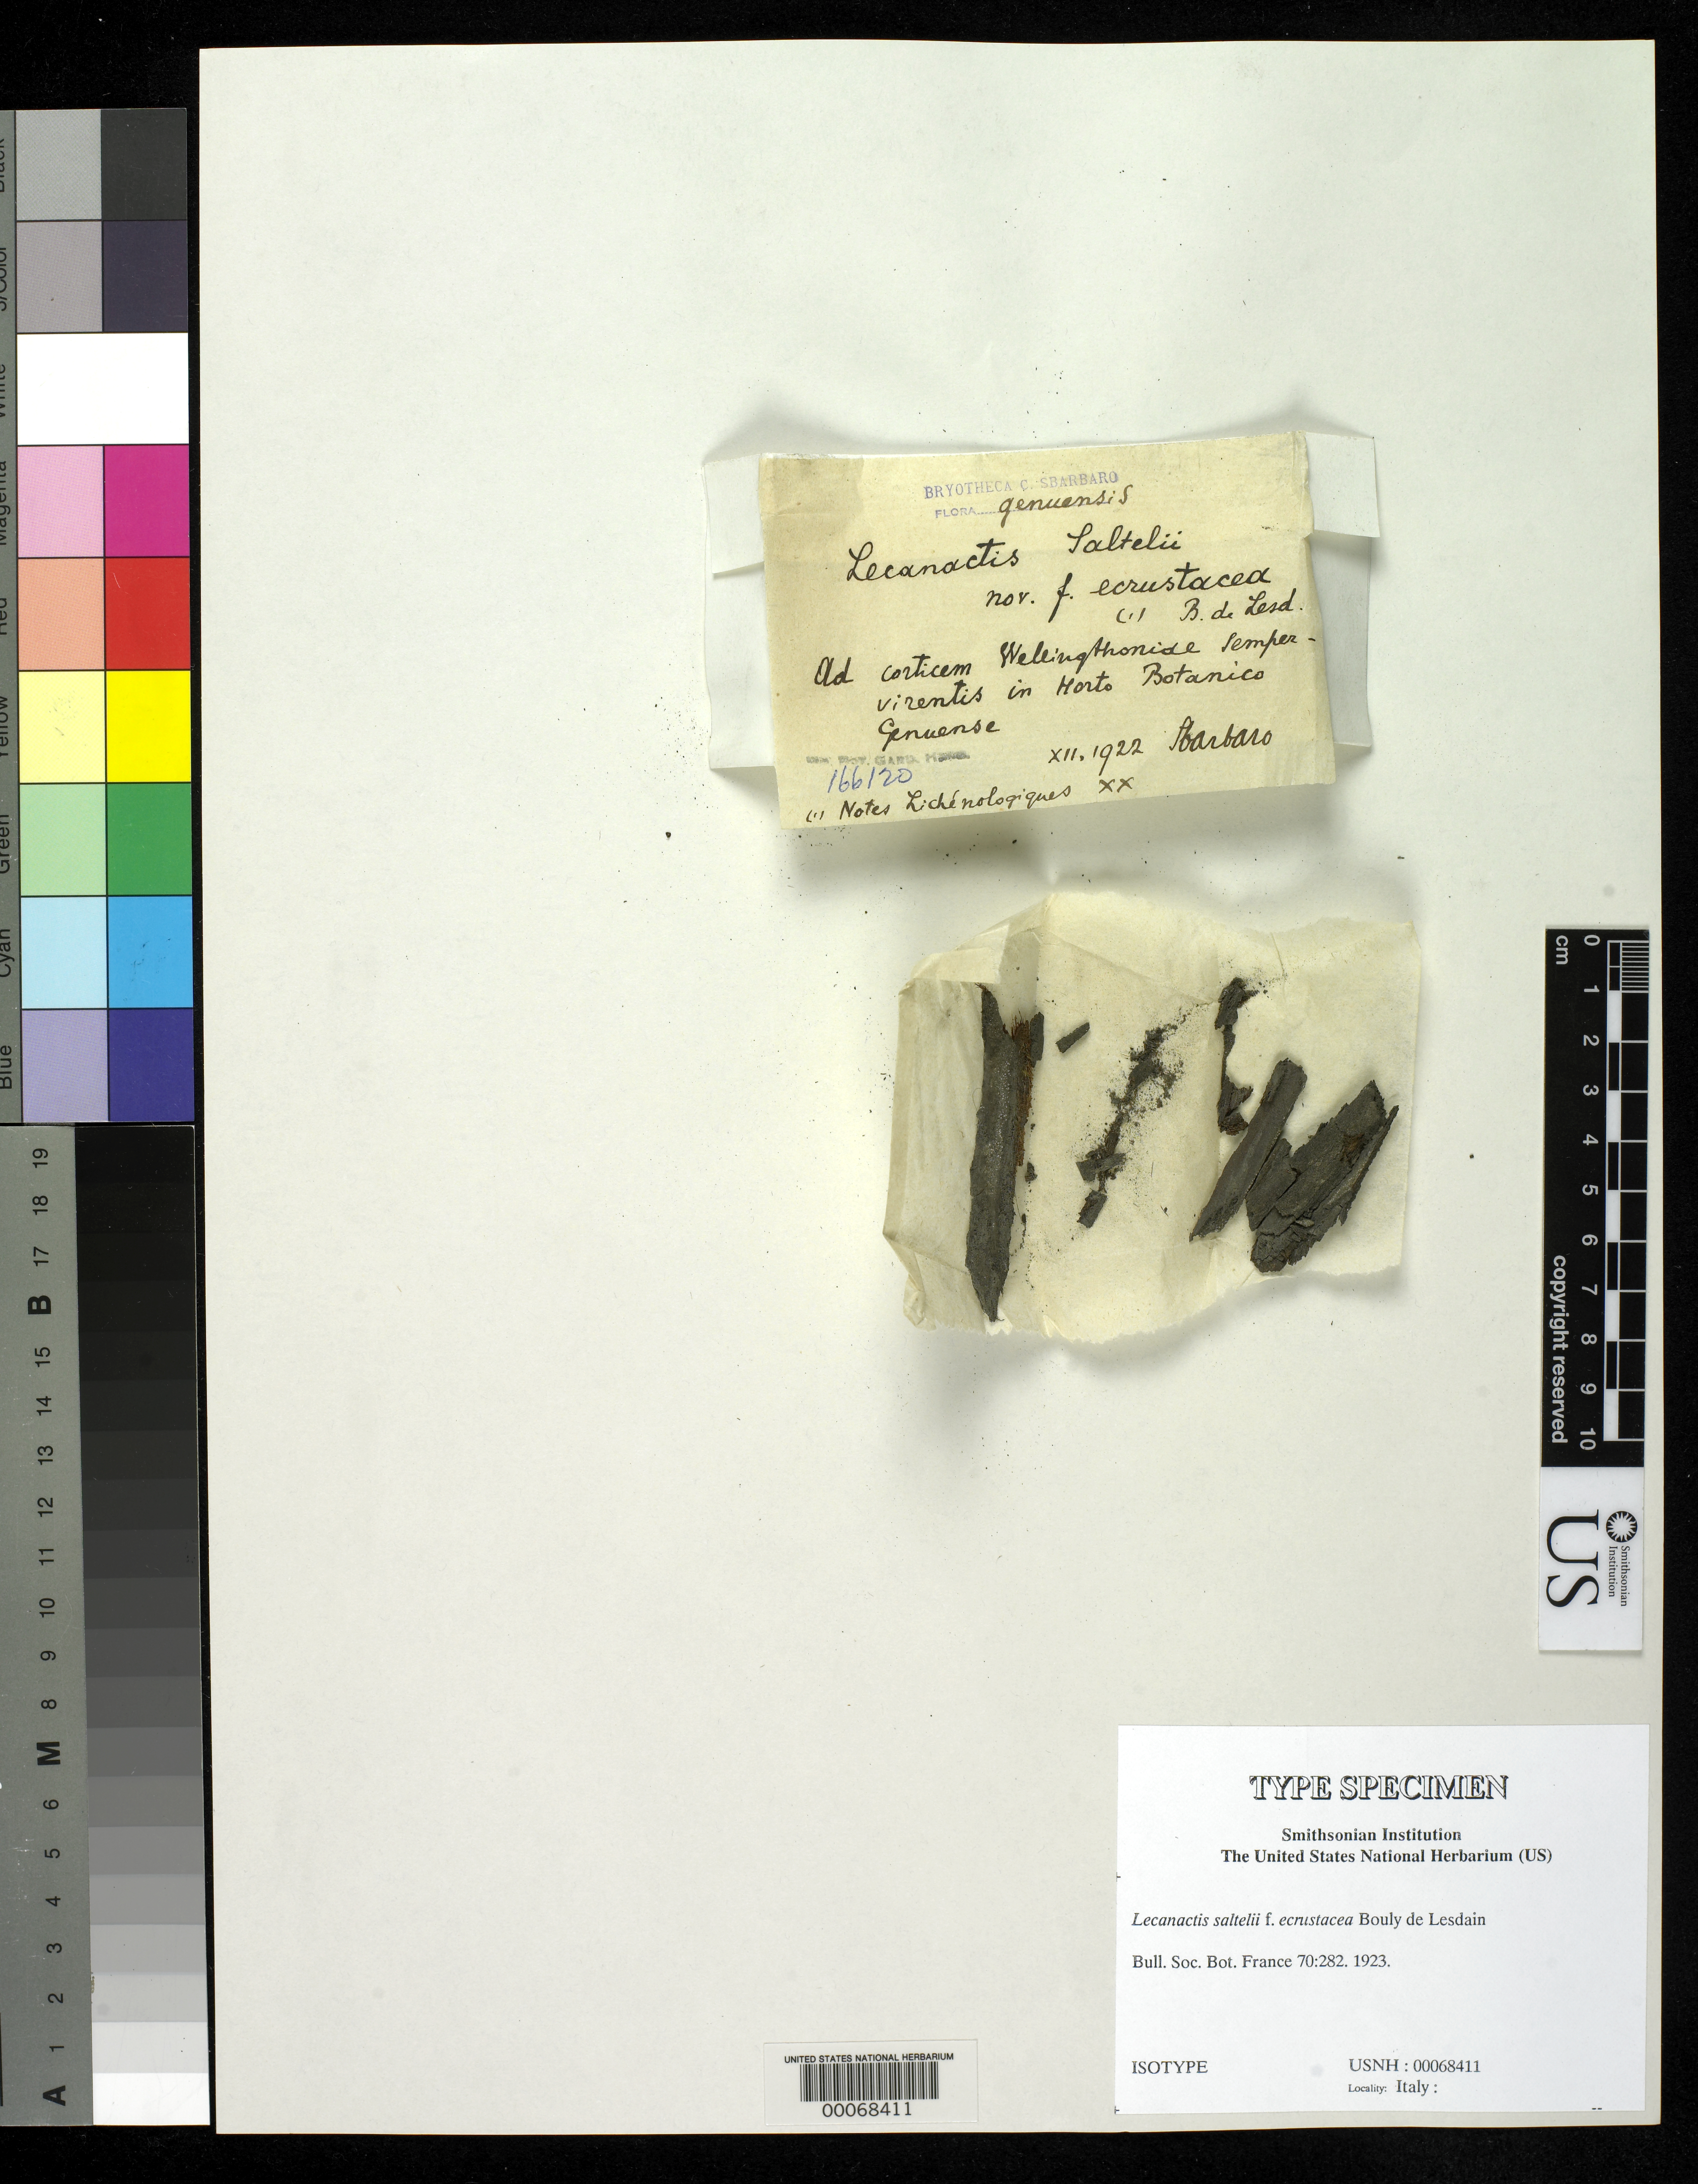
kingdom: Fungi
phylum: Ascomycota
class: Arthoniomycetes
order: Arthoniales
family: Roccellaceae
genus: Lecanactis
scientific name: Lecanactis saltelii f. ecrustacea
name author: B. de Lesd.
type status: Isotype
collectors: C. Sbarbaro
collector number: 6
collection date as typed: Dec 1922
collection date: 1922-12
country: Italy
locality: Genuensis ad corticum Welingthonide sempervirentis in Horto Botanico Genuense. [In Genoa on the bark of a Wellingtonia evergreen in the Genoa Botanical Garden?]